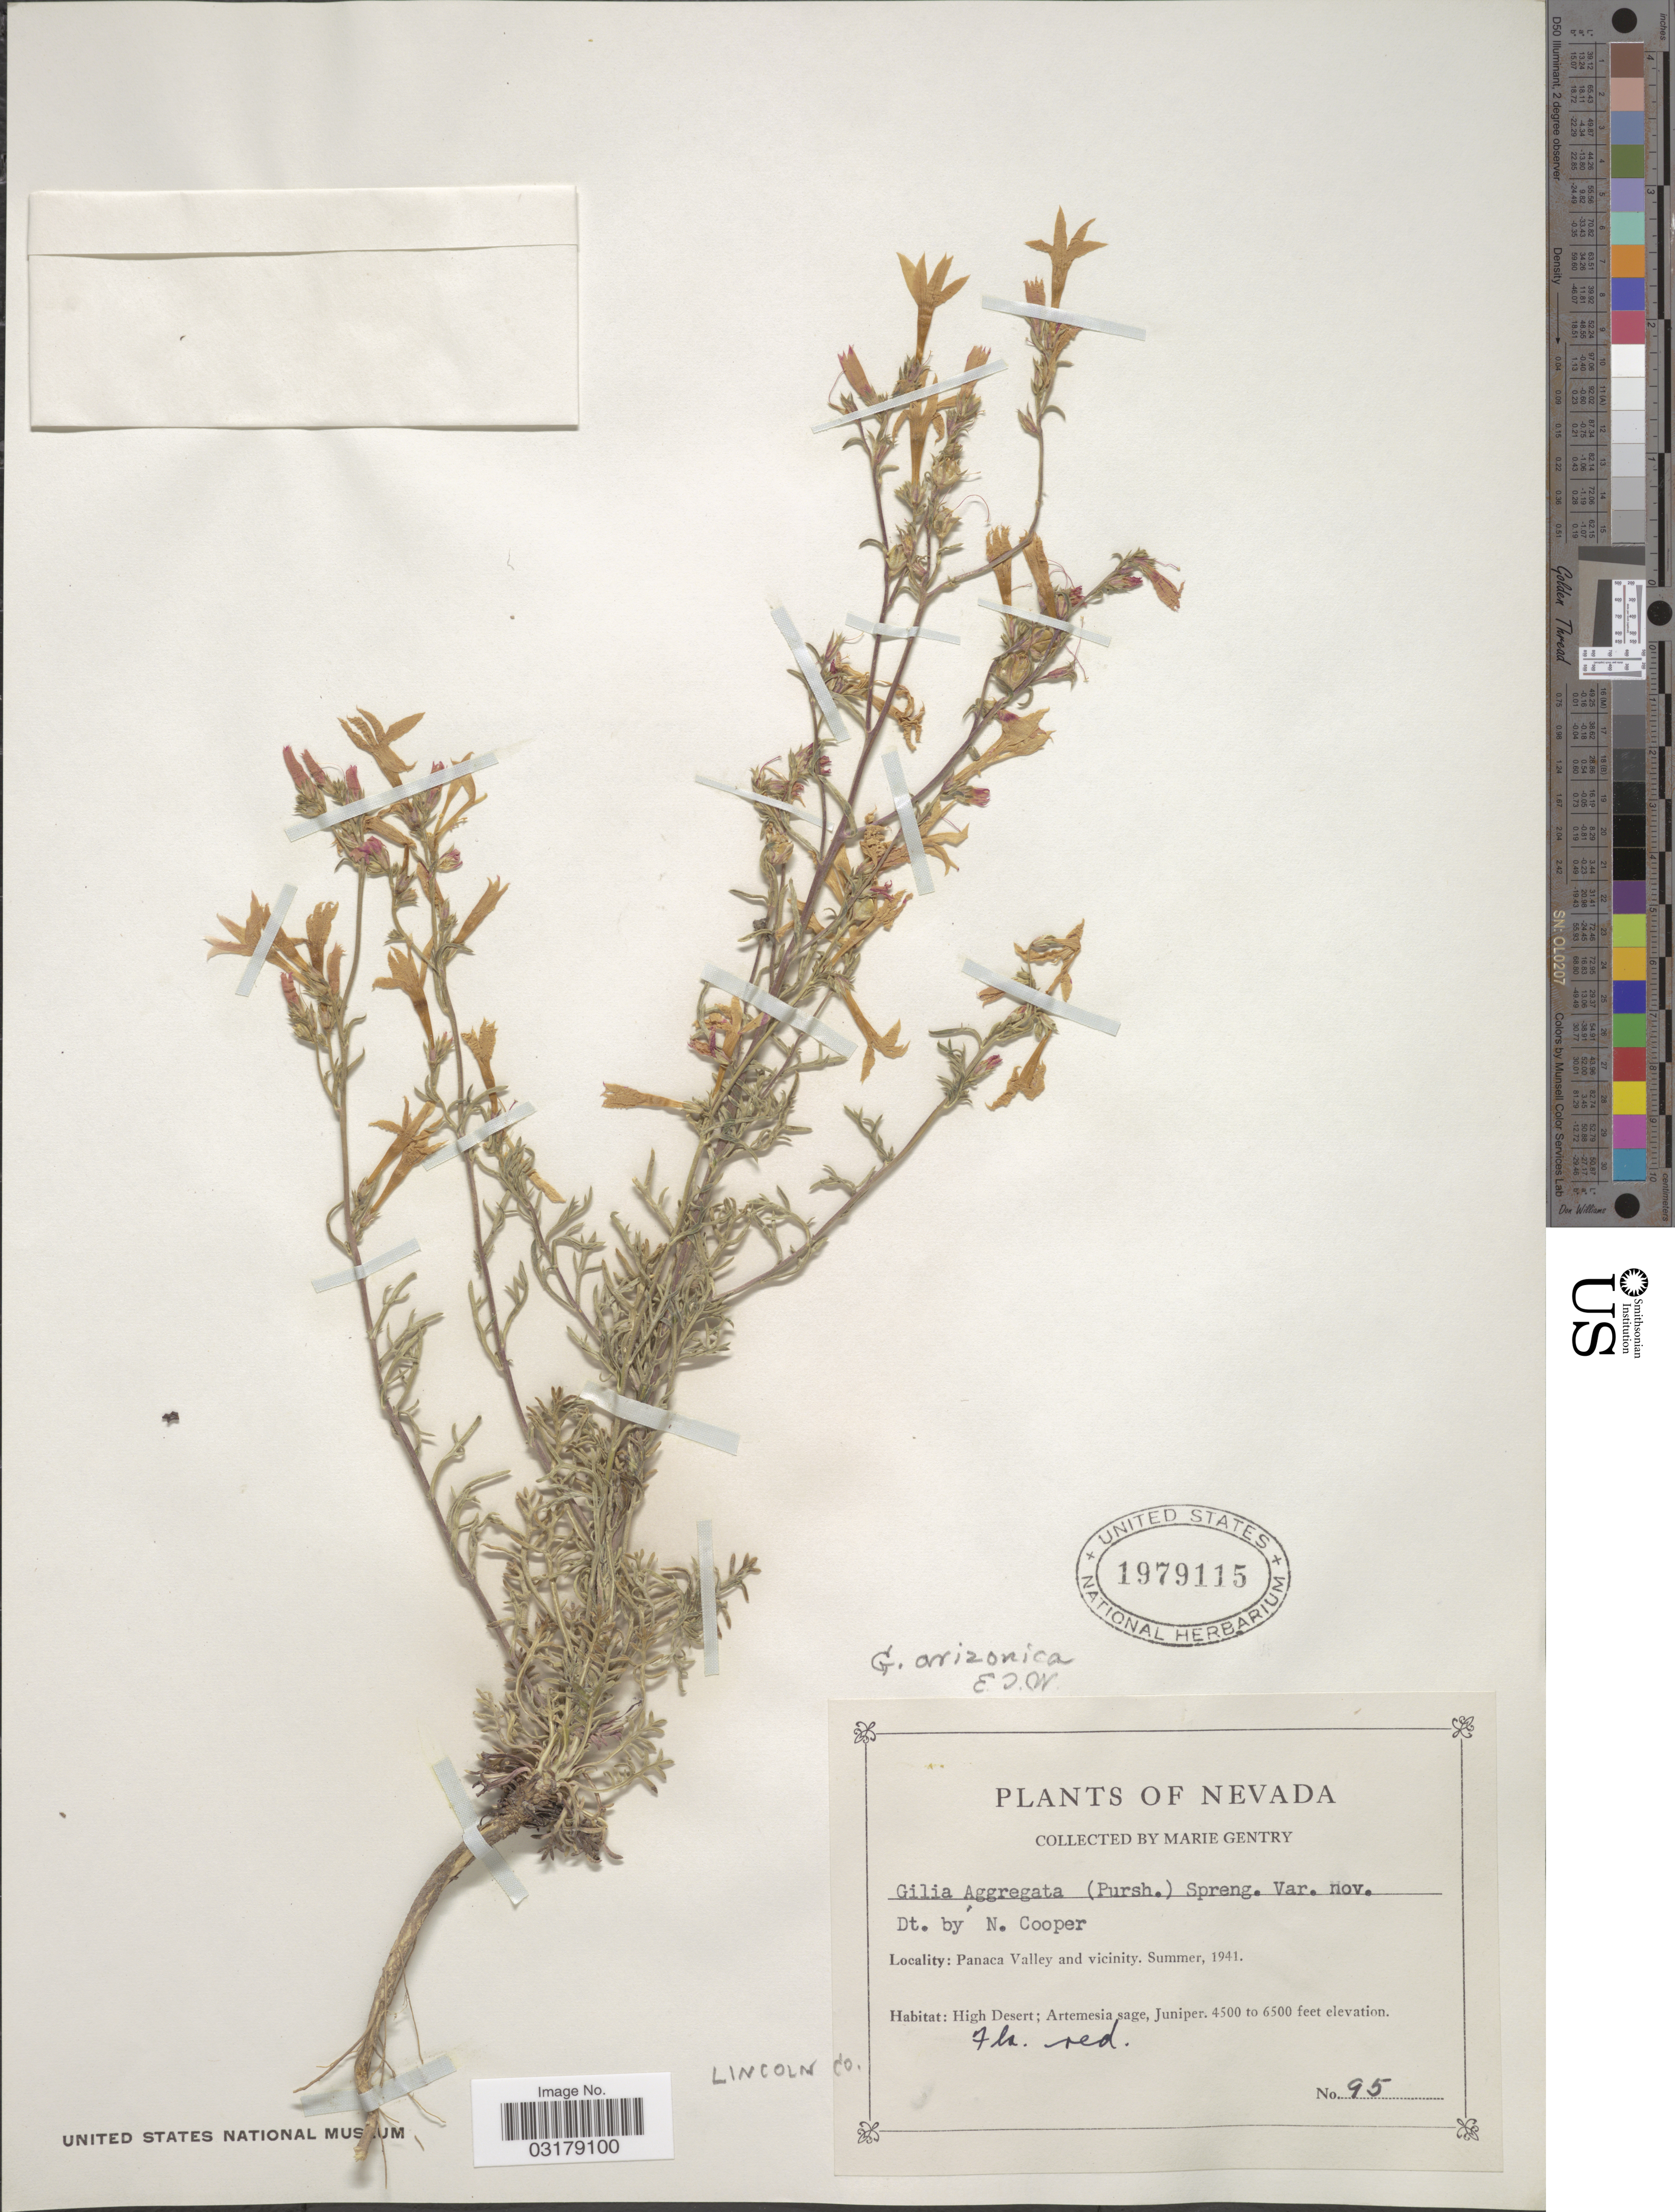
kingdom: Plantae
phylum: Tracheophyta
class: Magnoliopsida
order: Ericales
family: Polemoniaceae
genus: Ipomopsis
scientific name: Ipomopsis aggregata subsp. arizonica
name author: (Greene) V.E. Grant & A.D. Grant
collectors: M. Gentry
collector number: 95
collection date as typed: Summer, 1941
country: United States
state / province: Nevada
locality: Panaca Valley and vicinity. Lincoln Co.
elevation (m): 1372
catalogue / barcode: US 1979115